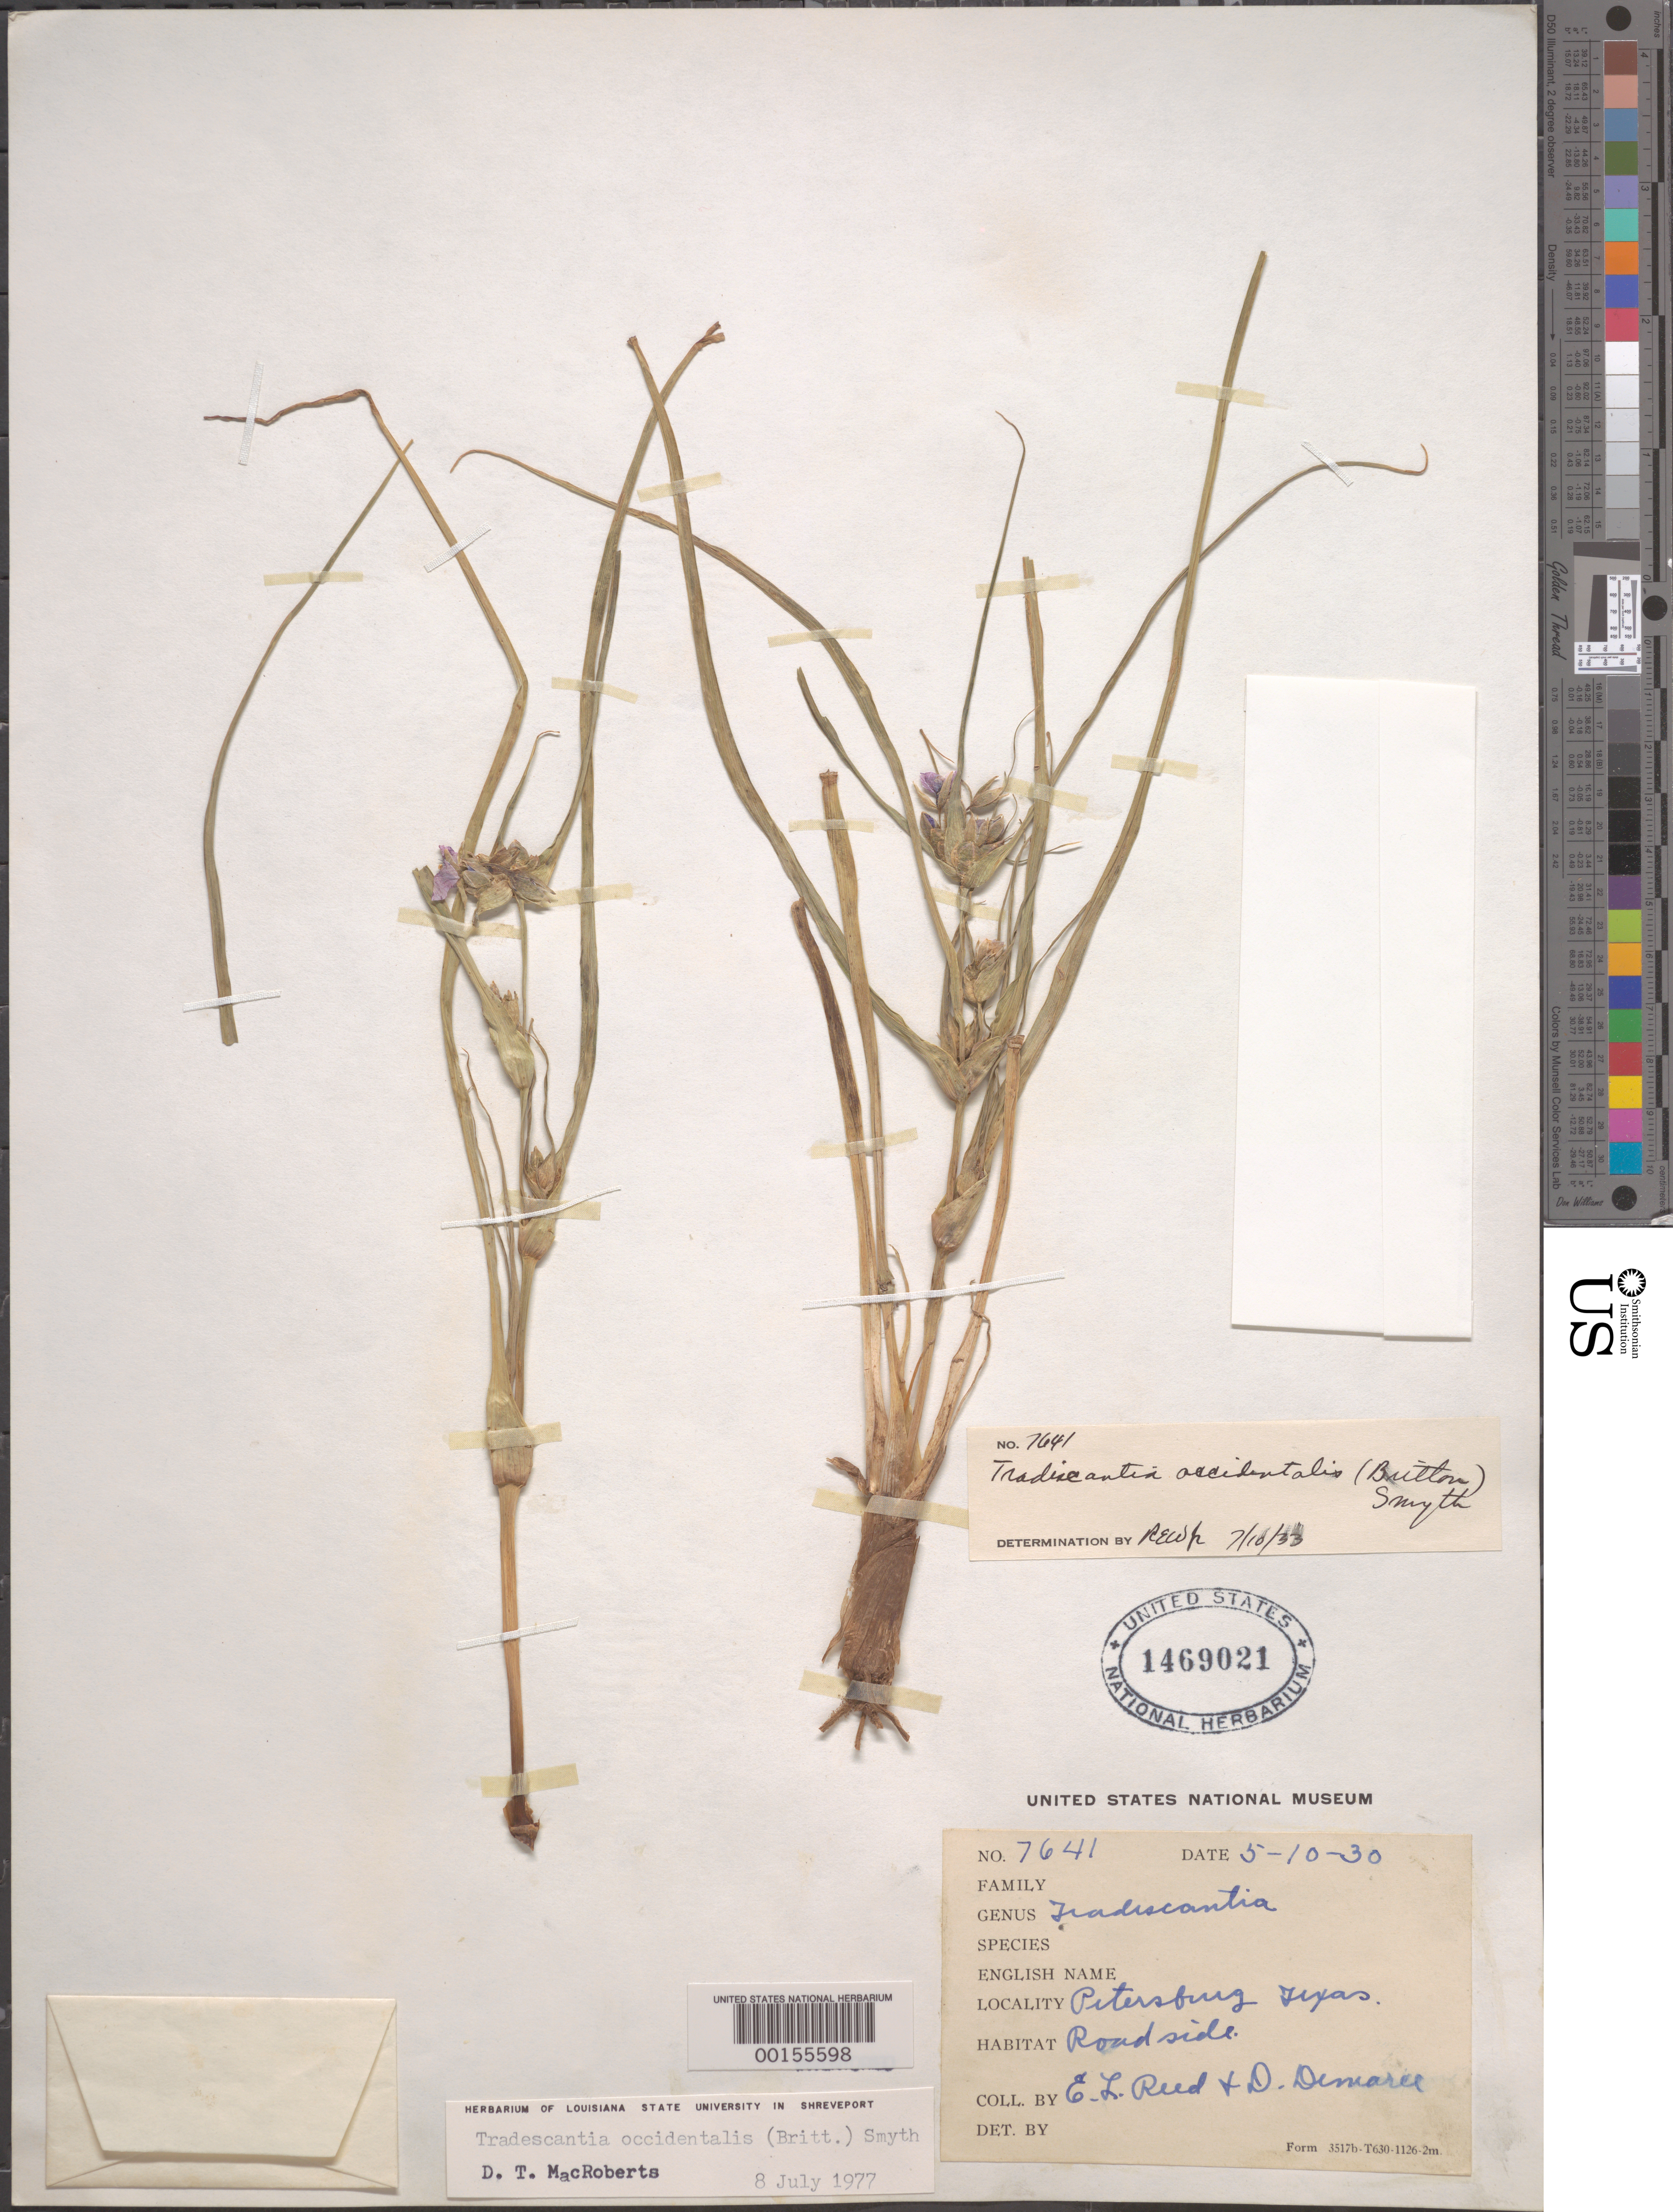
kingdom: Plantae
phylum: Tracheophyta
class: Liliopsida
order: Commelinales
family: Commelinaceae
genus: Tradescantia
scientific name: Tradescantia occidentalis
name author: (Britton) Smyth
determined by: MAcRoberts, D. T.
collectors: E. Reed & D. Demaree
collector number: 7641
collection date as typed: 10 May 1930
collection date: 1930-05-10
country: United States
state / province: Texas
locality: Petersburg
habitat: Roadside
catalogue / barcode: US 1469021